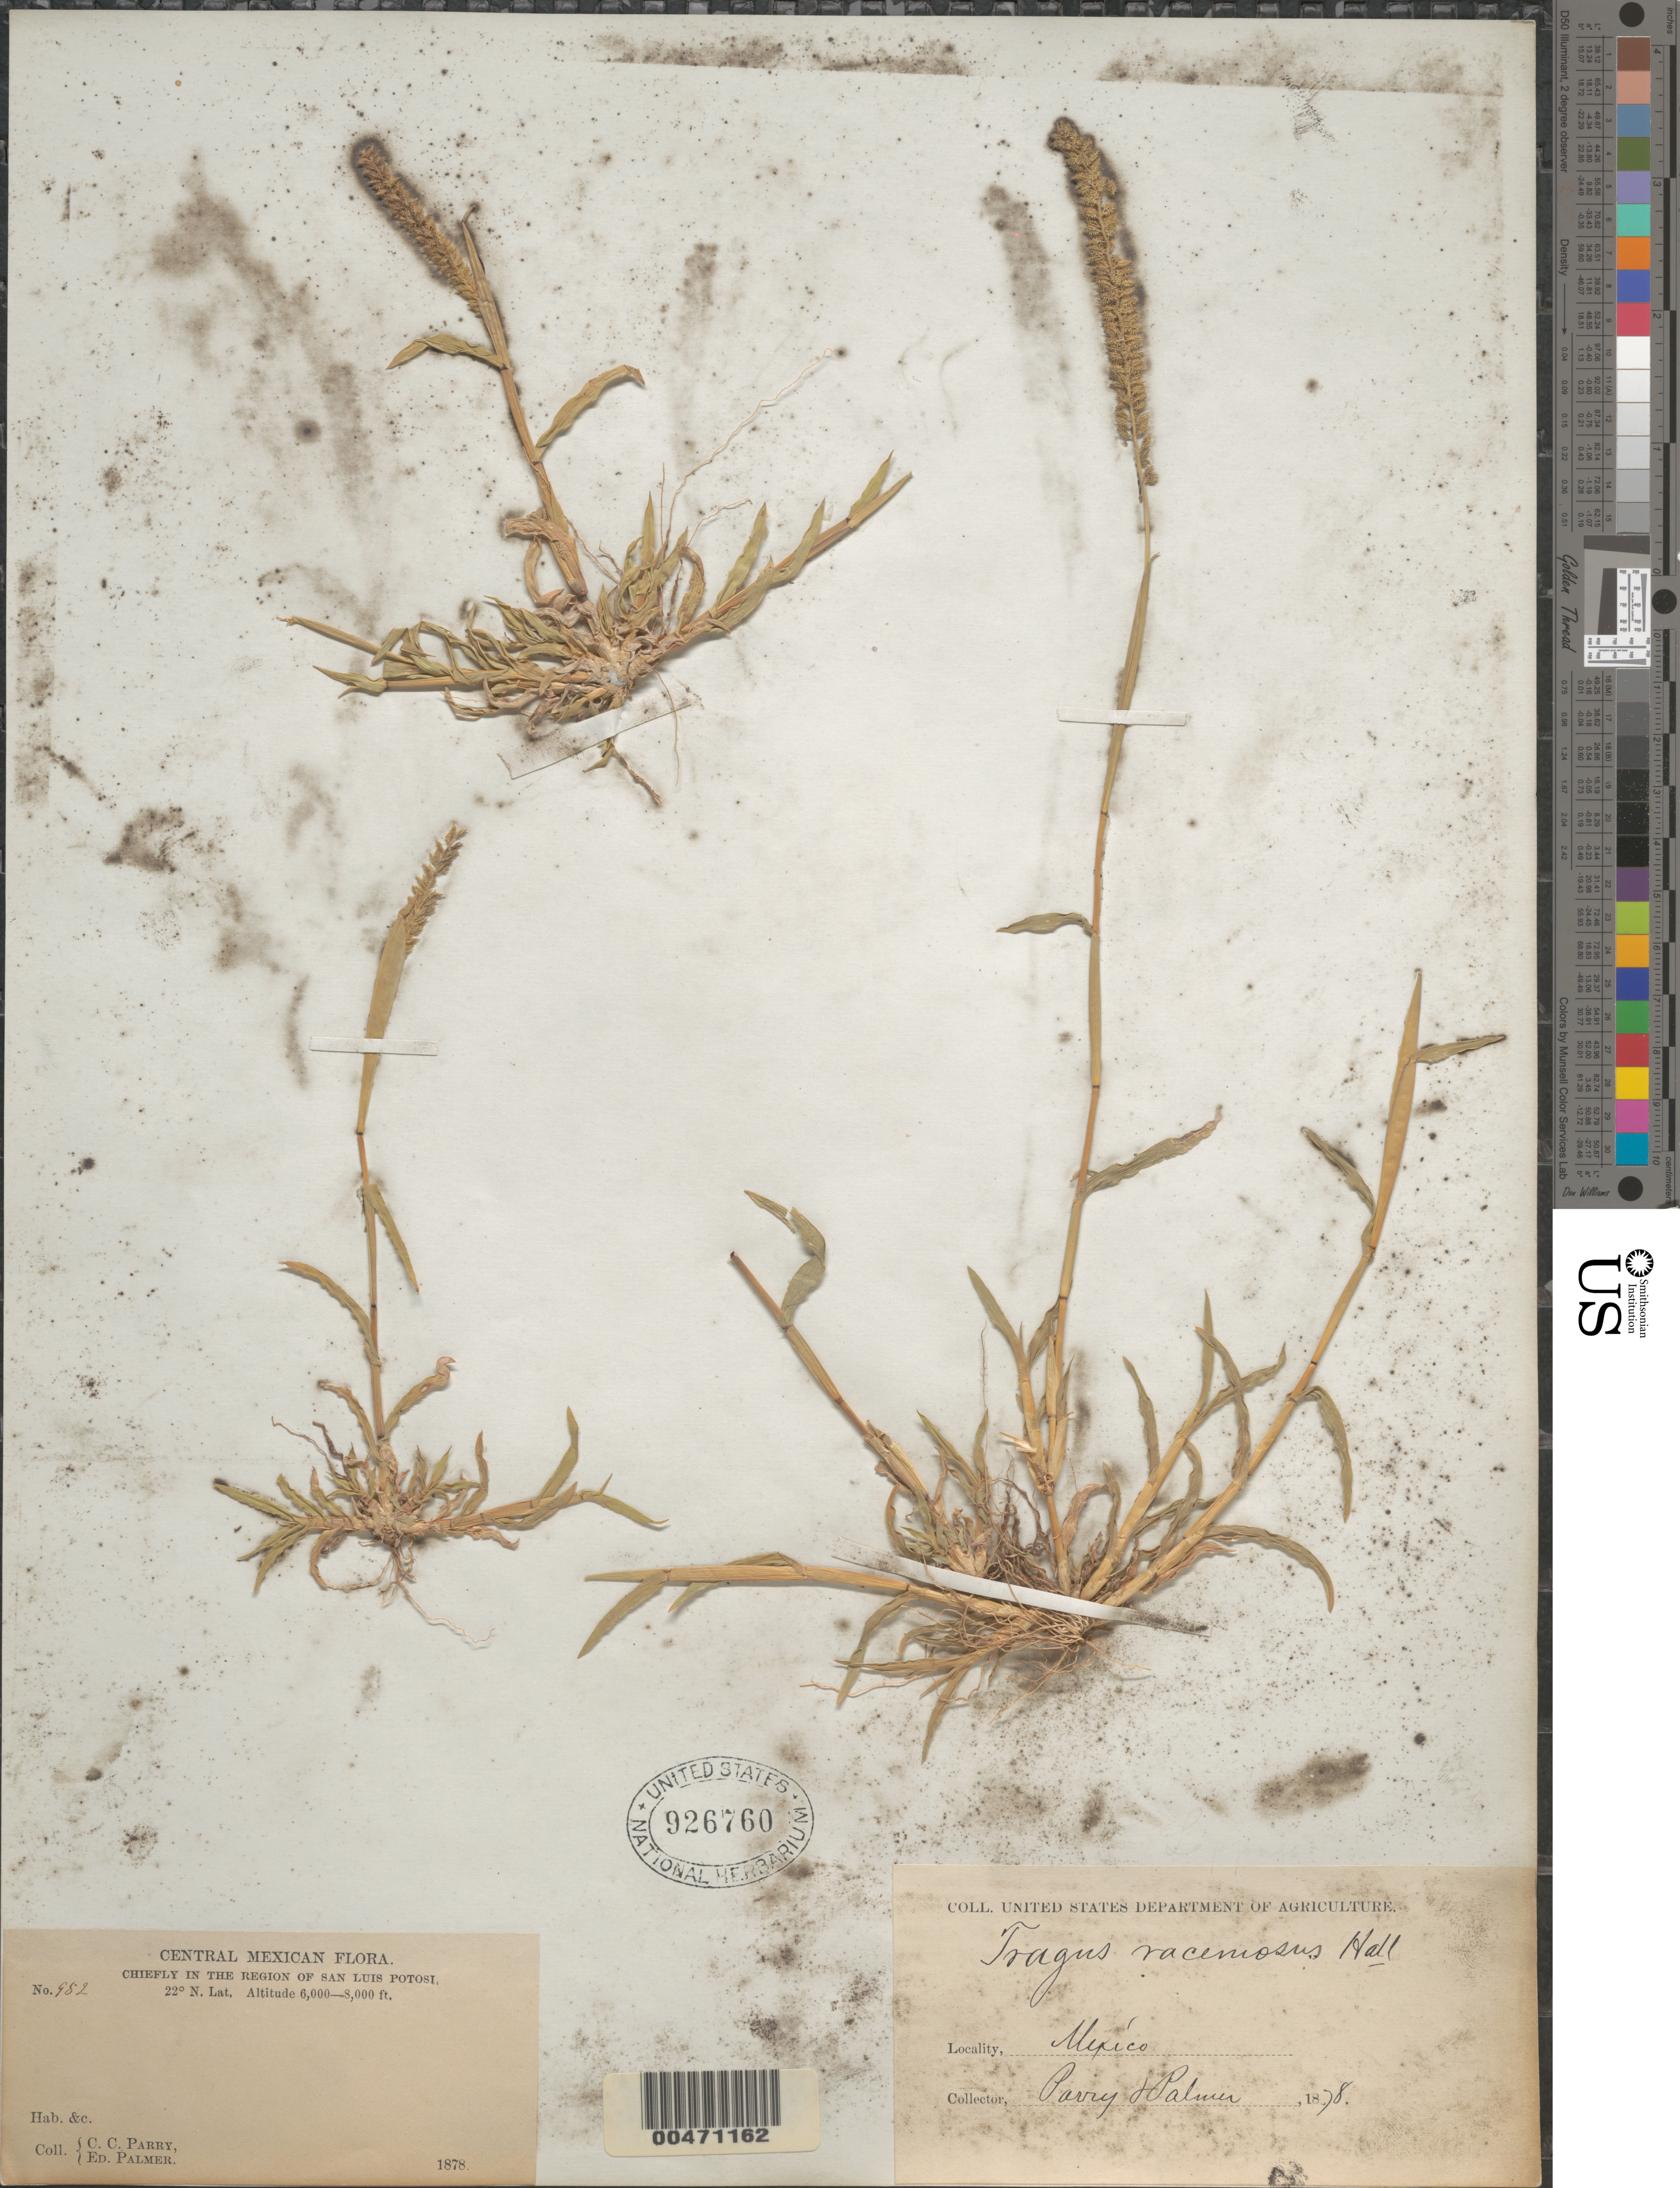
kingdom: Plantae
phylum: Tracheophyta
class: Liliopsida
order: Poales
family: Poaceae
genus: Tragus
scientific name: Tragus berteronianus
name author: Schult.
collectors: C. C. Parry & E. Palmer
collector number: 952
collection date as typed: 1878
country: Mexico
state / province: San Luis Potosi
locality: (lat/long recorded as: lat=22:0:0:N long=:::W)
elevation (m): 1829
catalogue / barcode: US 926760